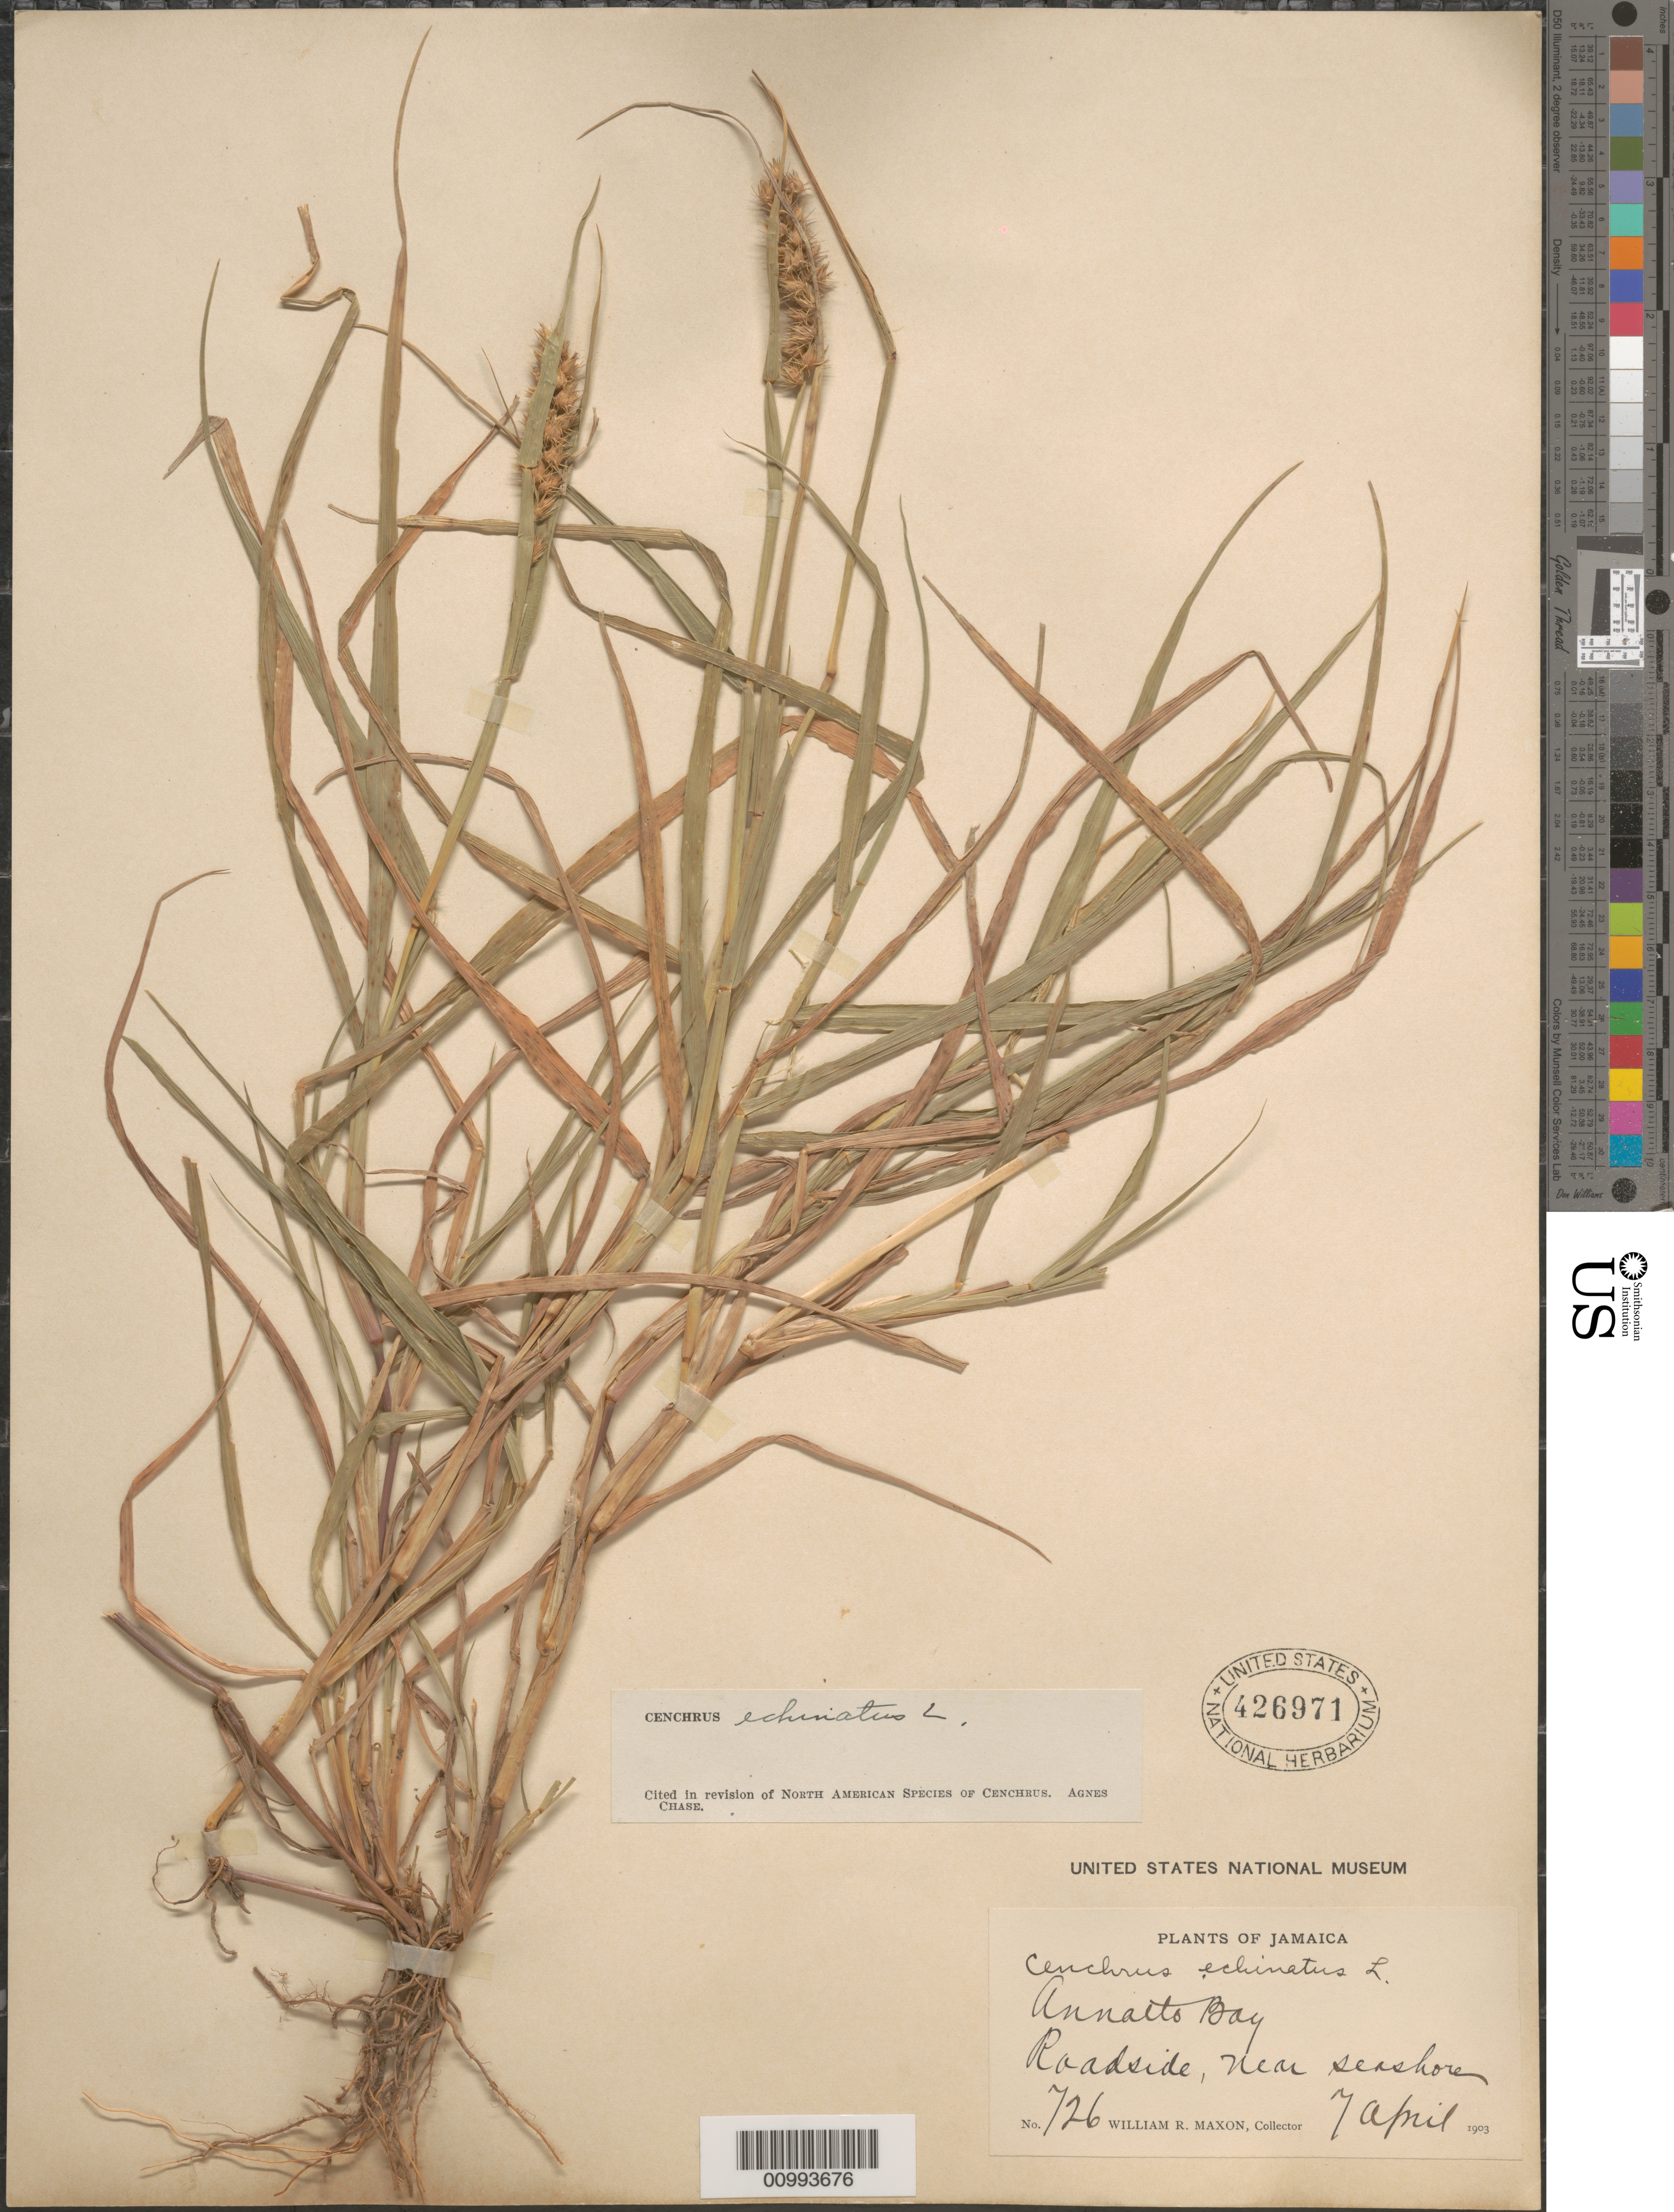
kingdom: Plantae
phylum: Tracheophyta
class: Liliopsida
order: Poales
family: Poaceae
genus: Cenchrus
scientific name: Cenchrus echinatus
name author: L.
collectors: W. R. Maxon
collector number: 726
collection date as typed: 07 Apr 1903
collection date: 1903-04-07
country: Jamaica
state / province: Saint Mary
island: Jamaica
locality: Annatto Bay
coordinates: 0 N, 0 E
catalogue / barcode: US 426971